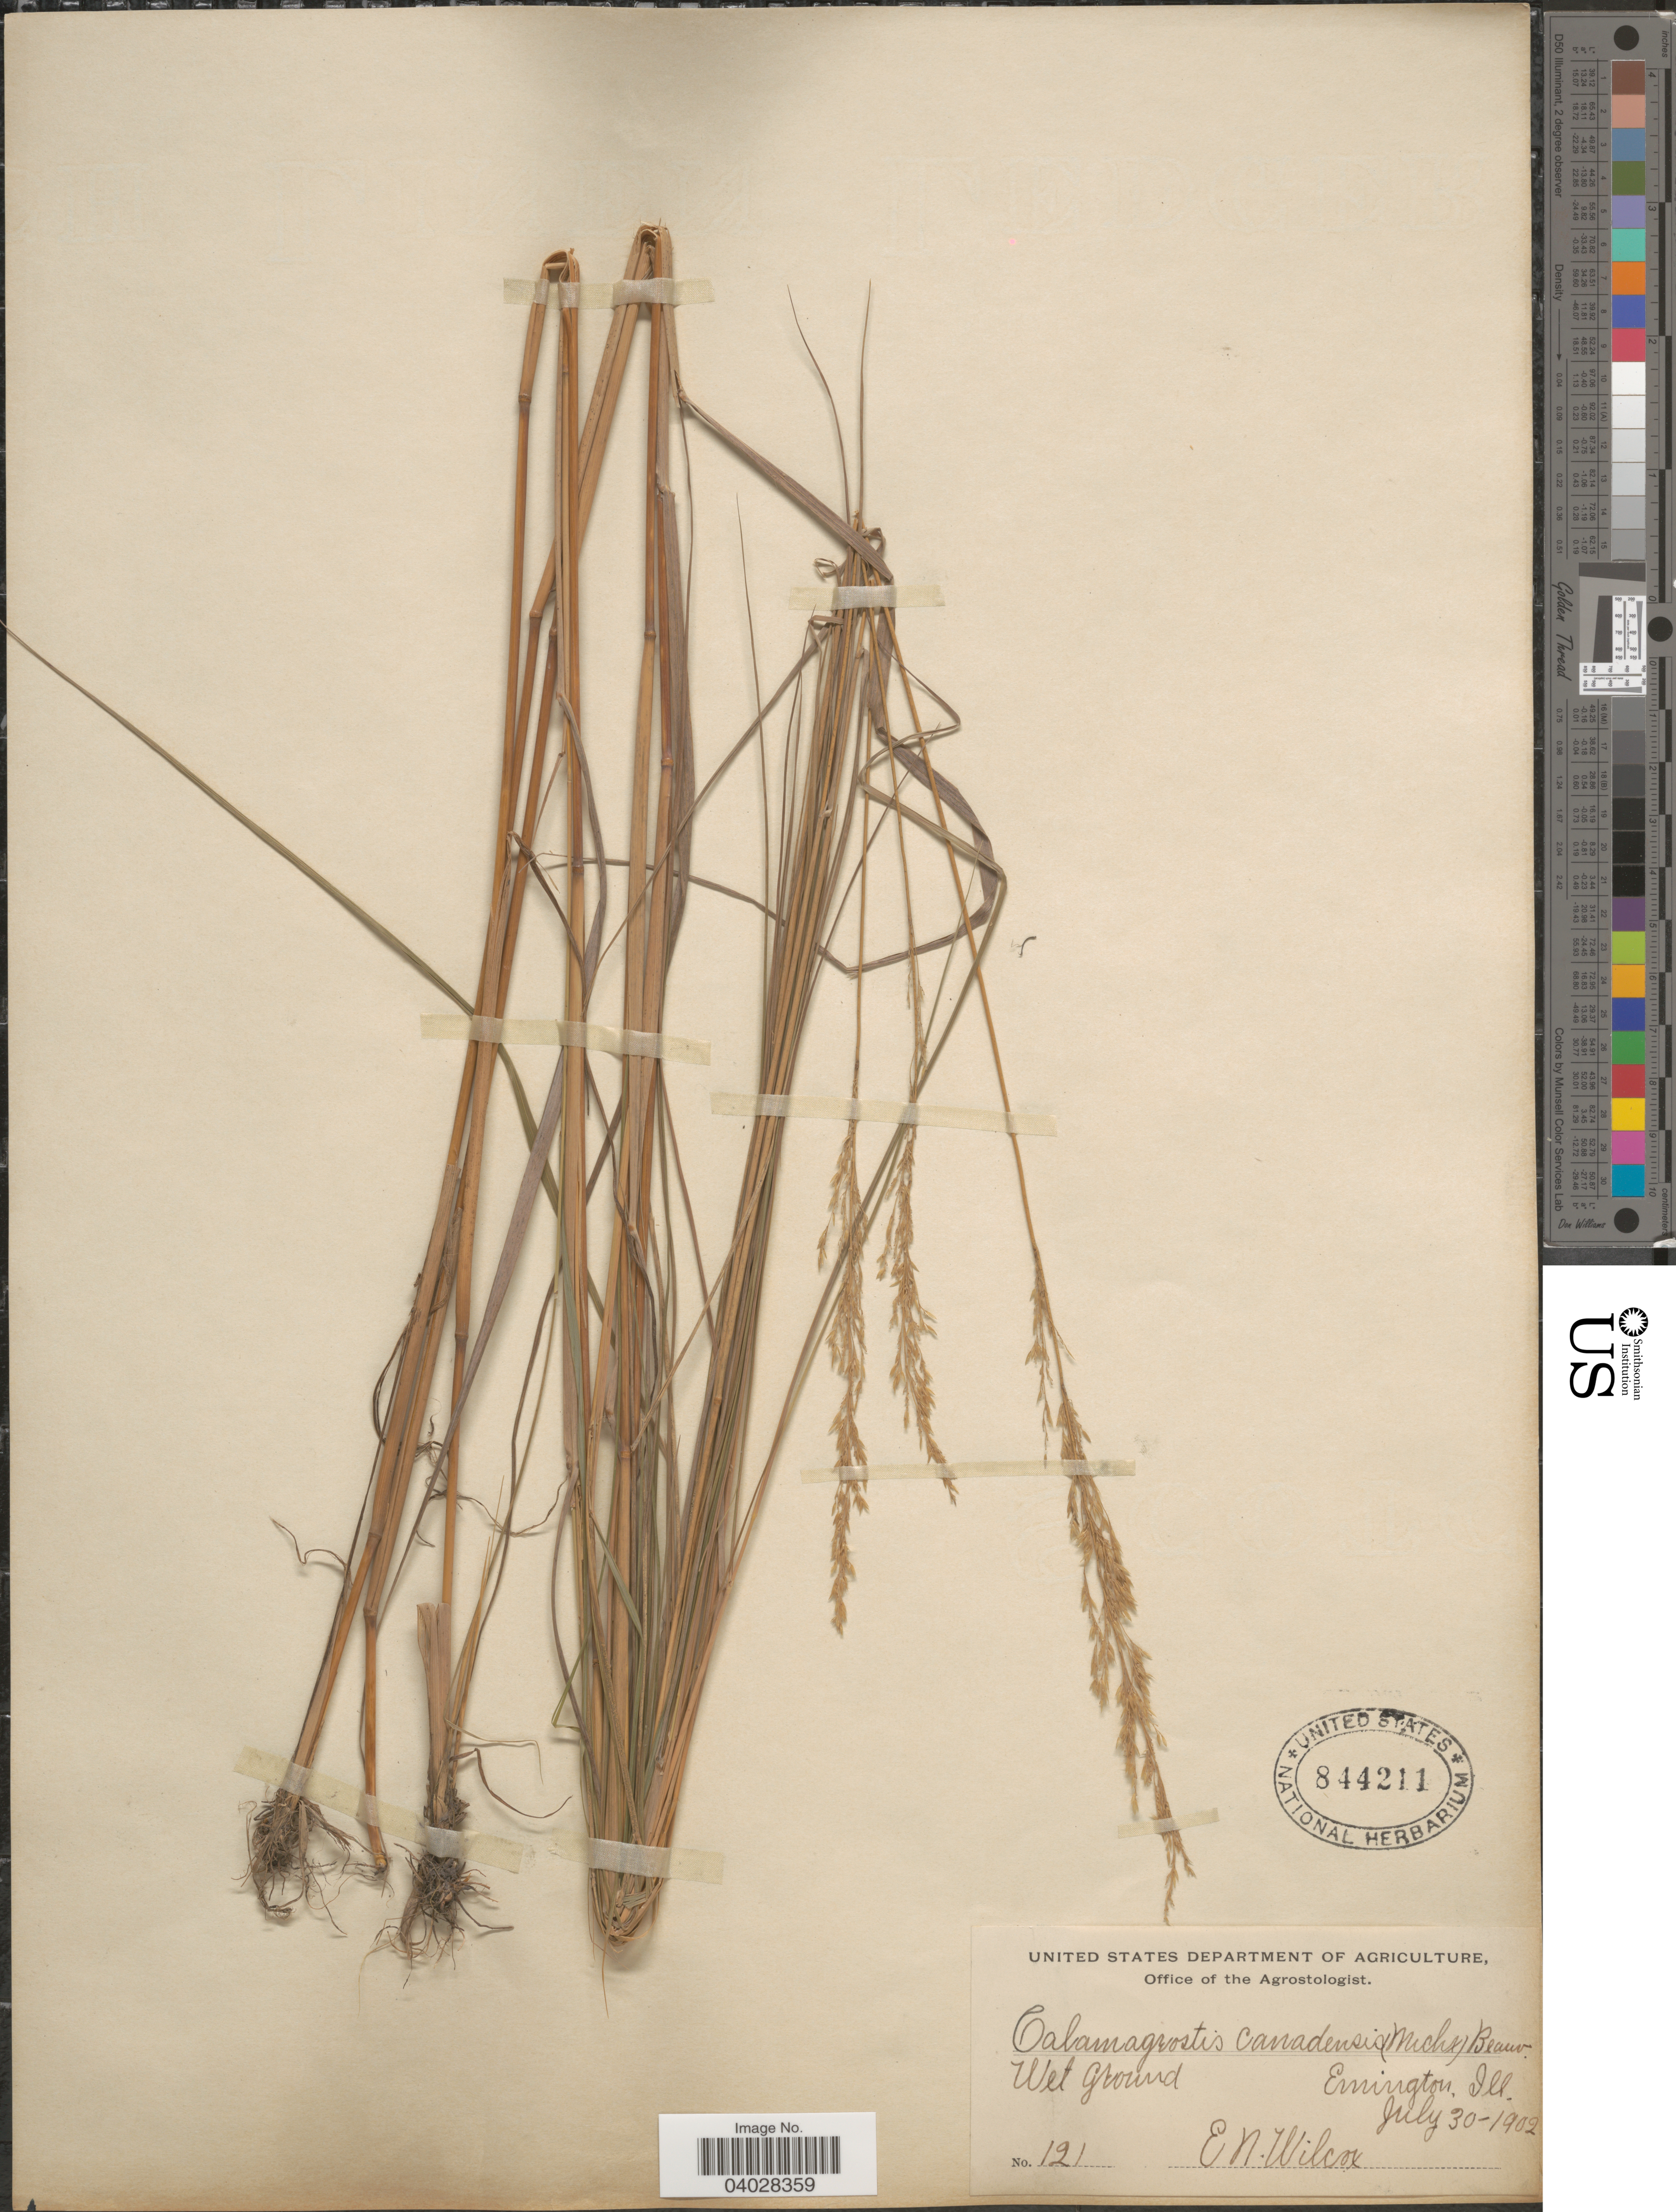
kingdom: Plantae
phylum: Tracheophyta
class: Liliopsida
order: Poales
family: Poaceae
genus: Calamagrostis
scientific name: Calamagrostis canadensis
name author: (Michx.) P. Beauv.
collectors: E. Wilcox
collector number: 121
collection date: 1902-07-30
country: United States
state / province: Illinois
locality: Emington.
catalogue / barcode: US 844211